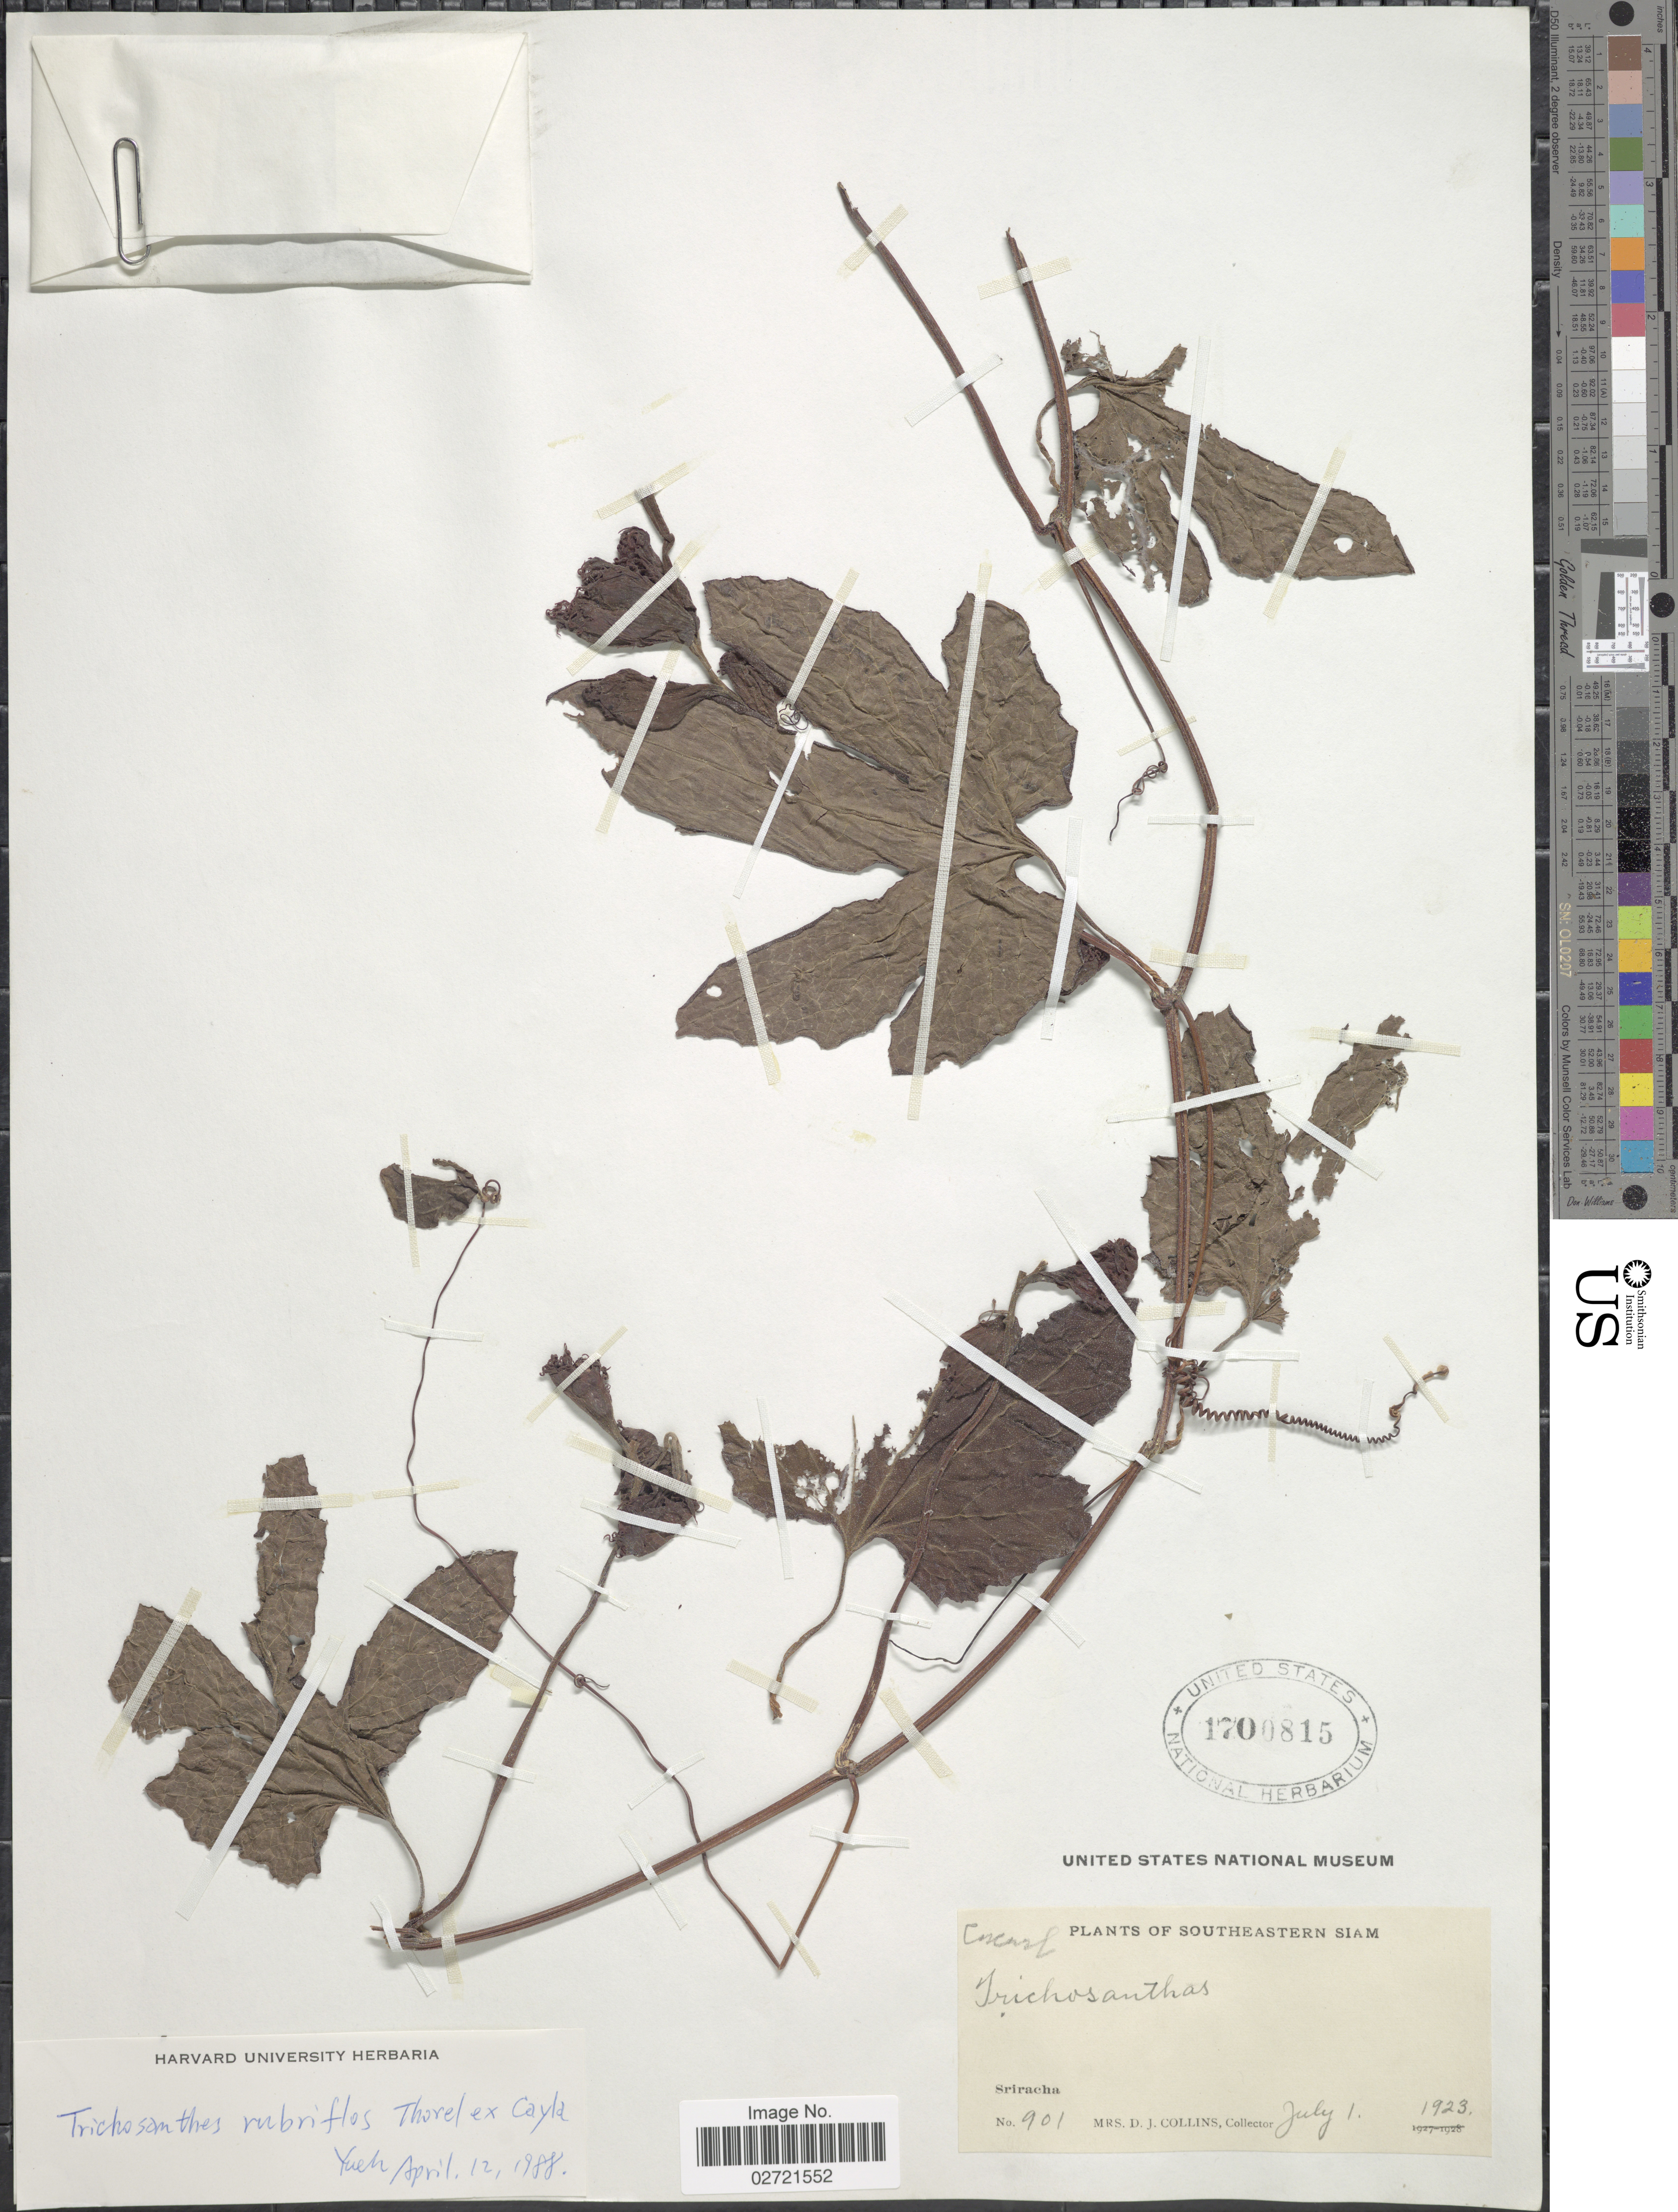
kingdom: Plantae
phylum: Tracheophyta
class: Magnoliopsida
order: Cucurbitales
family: Cucurbitaceae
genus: Trichosanthes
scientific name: Trichosanthes rubriflos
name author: Thorel ex Cayla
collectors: Mrs. D. J. Collins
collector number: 901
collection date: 1923-07-01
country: Thailand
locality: Southeastern Siam, Sriracha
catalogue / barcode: US 1700815